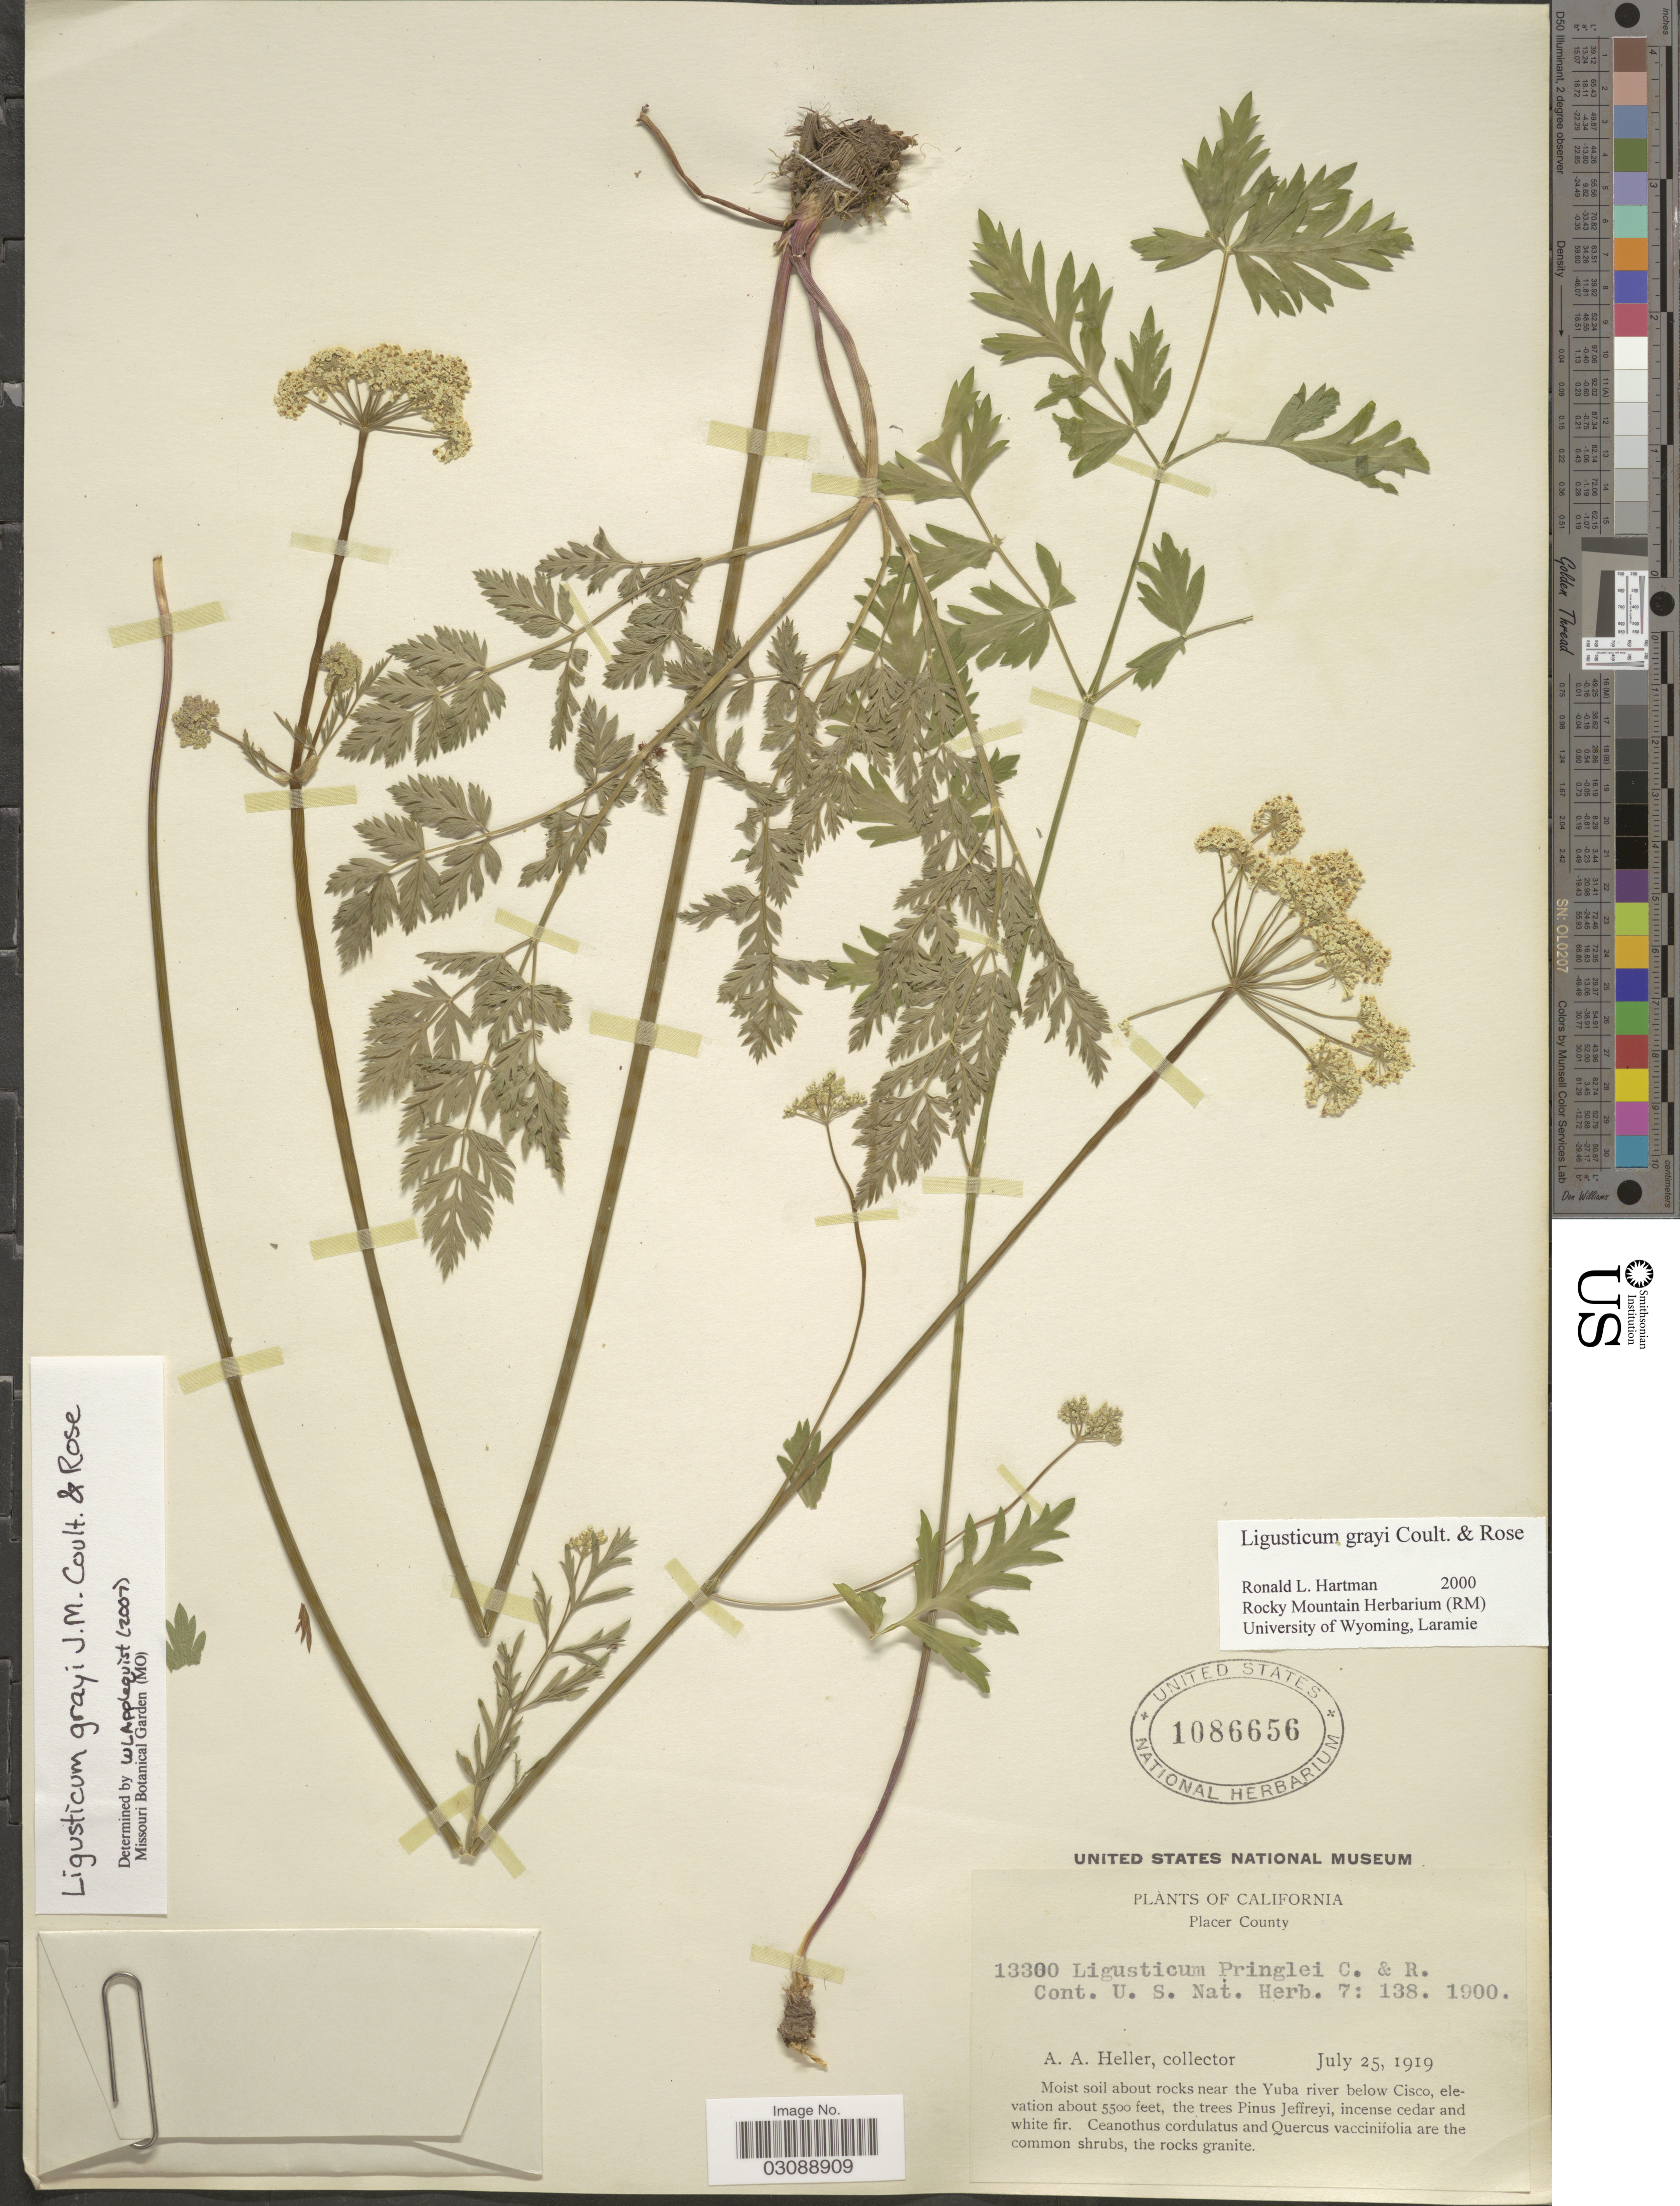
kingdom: Plantae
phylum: Tracheophyta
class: Magnoliopsida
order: Apiales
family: Apiaceae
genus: Ligusticum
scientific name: Ligusticum grayi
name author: J.M. Coult. & Rose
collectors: A. A. Heller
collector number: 13300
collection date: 1919-07-25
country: United States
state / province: California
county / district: Placer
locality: Placer County. Moist soil about ocks near the Yuba river below Cisco.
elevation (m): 1676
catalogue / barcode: US 1086656